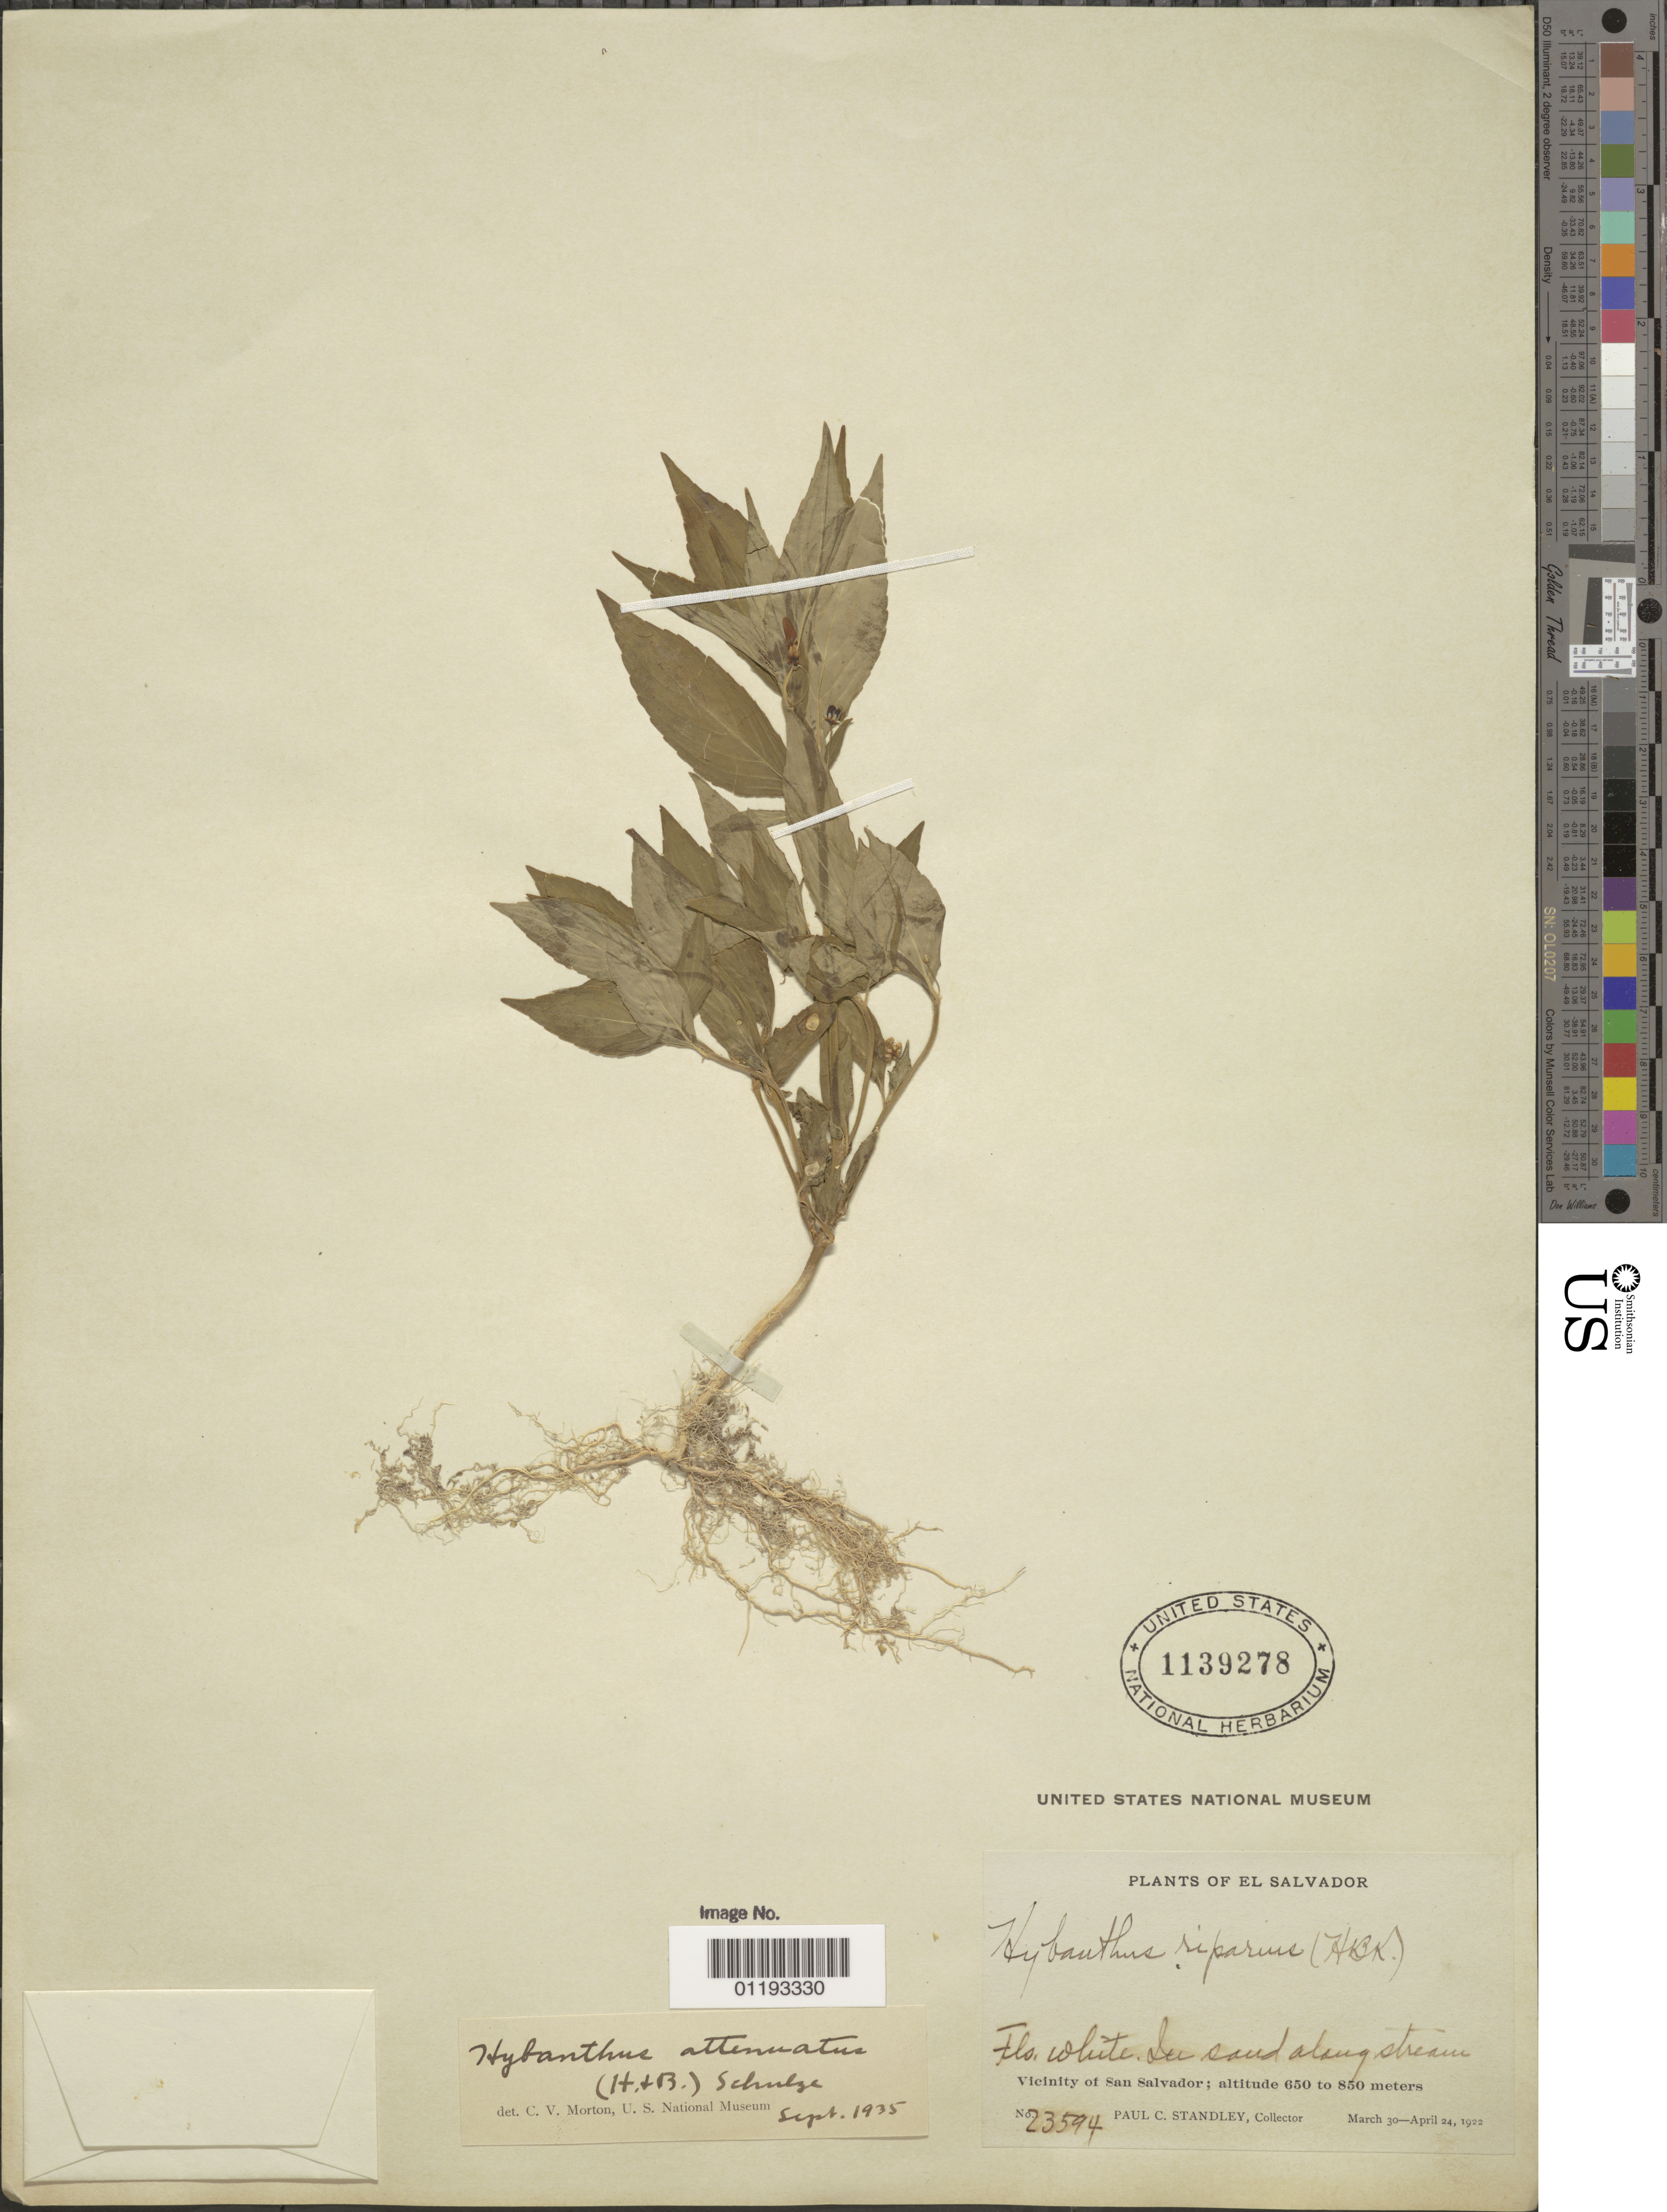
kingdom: Plantae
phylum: Tracheophyta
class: Magnoliopsida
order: Malpighiales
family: Violaceae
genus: Pombalia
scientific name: Pombalia attenuata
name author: (Humb. & Bonpl. ex Willd.) Paula-Souza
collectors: P. C. Standley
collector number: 23594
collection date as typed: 30 Mar 1922 to 24 Apr 1922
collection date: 1922-03-30/1922-04-24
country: El Salvador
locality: Vicinity of San Salvador.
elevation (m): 650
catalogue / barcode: US 1139278